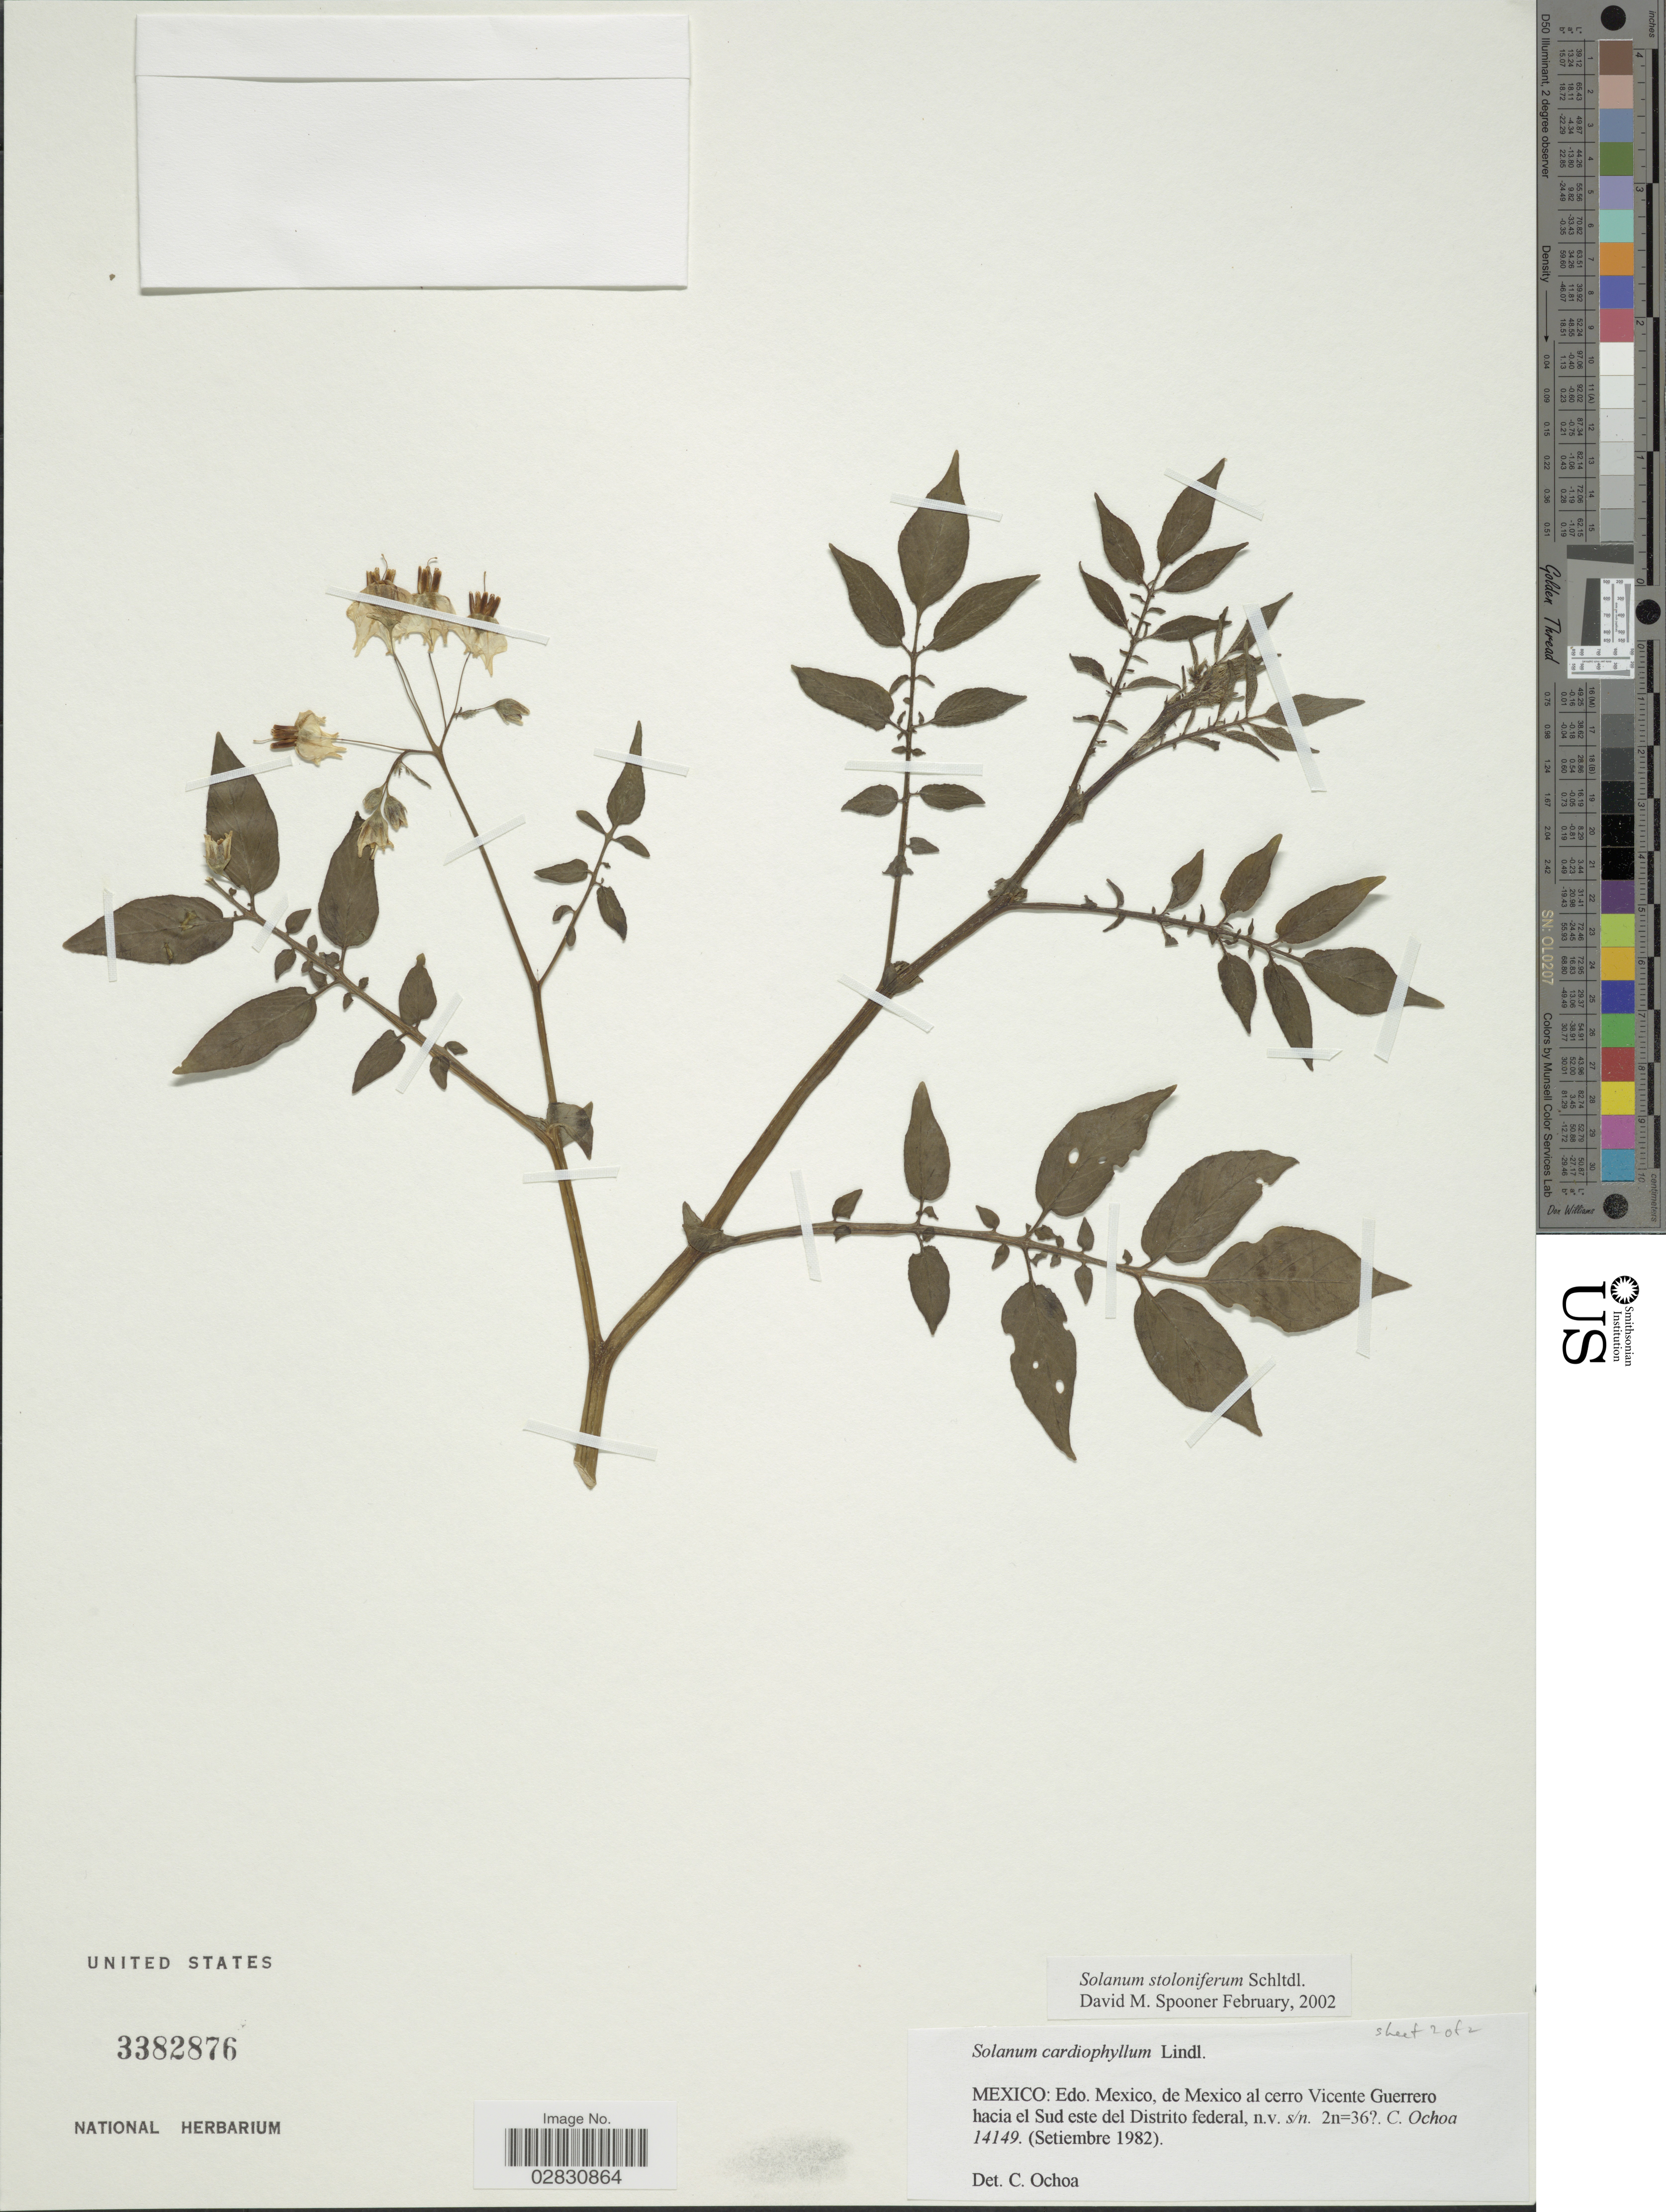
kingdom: Plantae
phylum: Tracheophyta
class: Magnoliopsida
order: Solanales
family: Solanaceae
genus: Solanum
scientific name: Solanum stoloniferum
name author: Schltdl. & Bouché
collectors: C. Ochoa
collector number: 14149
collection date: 1982-09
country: Mexico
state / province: México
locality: Mexico: Edo. Mexico, de Mexico al cerro Vicente Guerrero hacia el Sud este del Distrito federal.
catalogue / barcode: US 3382876